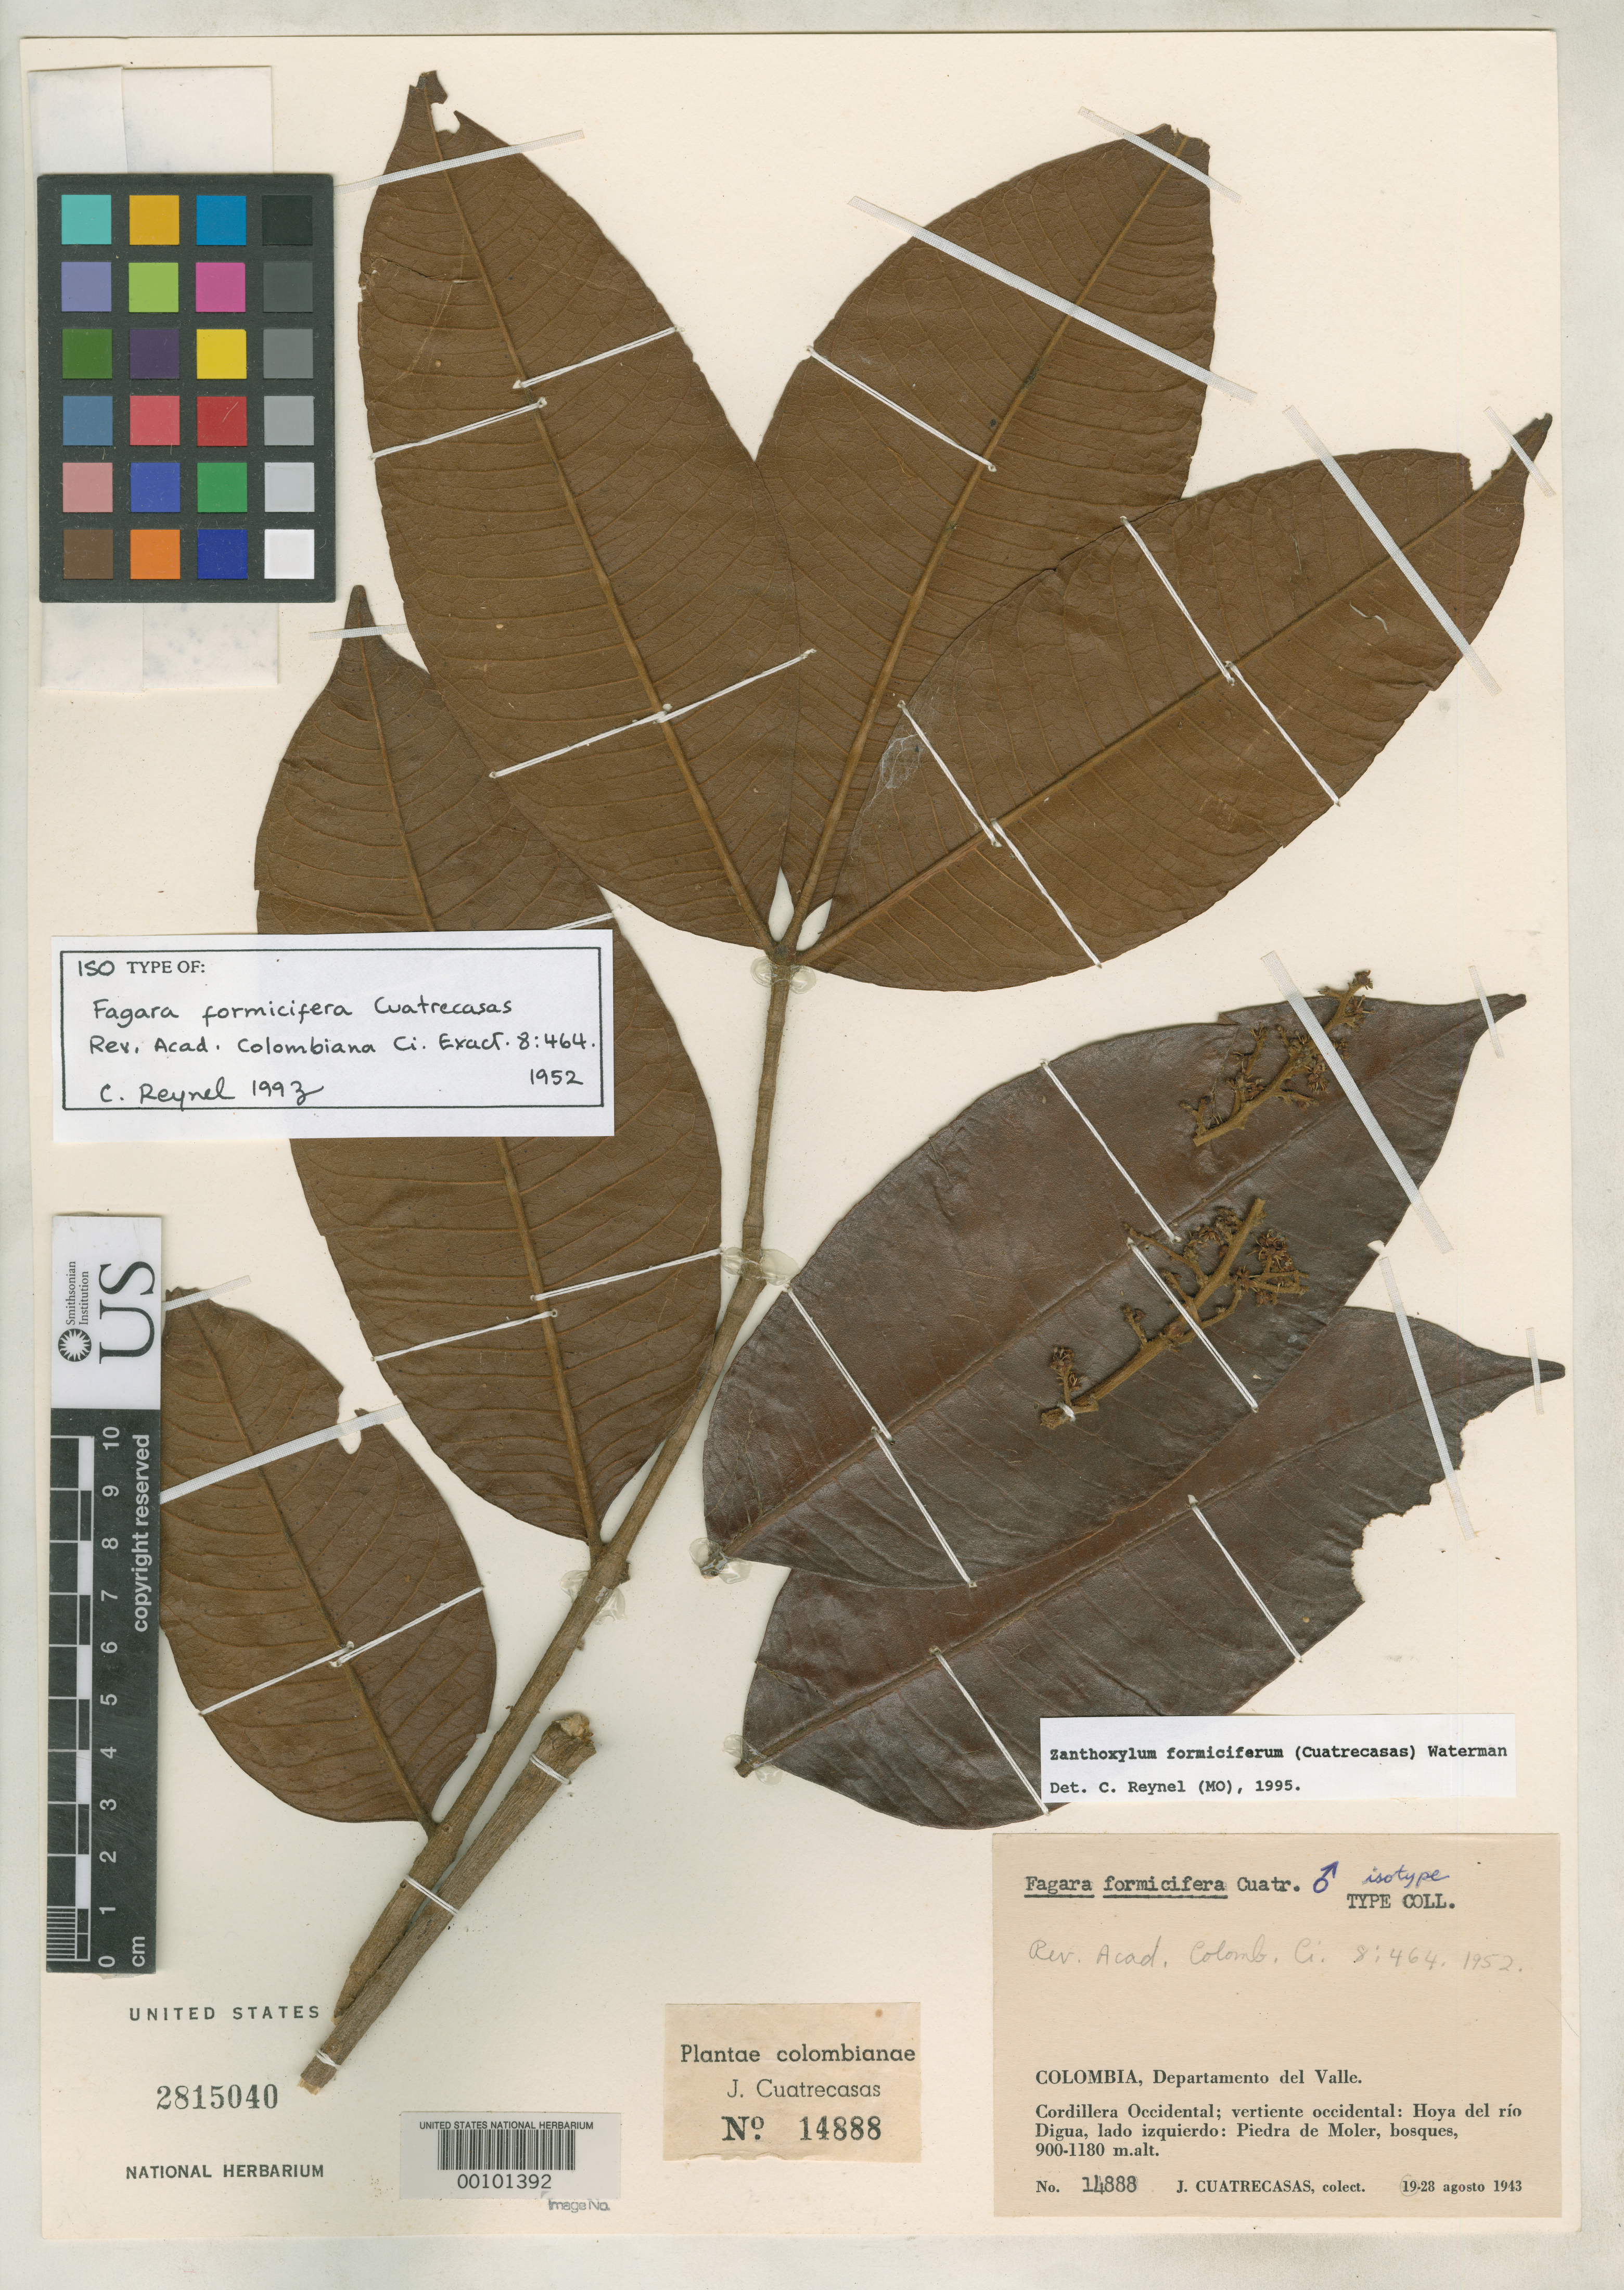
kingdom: Plantae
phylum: Tracheophyta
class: Magnoliopsida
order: Sapindales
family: Rutaceae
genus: Fagara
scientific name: Fagara formicifera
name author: Cuatrec.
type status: Isotype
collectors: J. Cuatrecasas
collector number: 14888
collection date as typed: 10 Aug 1943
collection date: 1943-08-10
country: Colombia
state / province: Valle del Cauca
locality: Cordillera Occidental, Hoya del Rio Digua, Piedra de Moler.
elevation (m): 900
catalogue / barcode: US 2815040